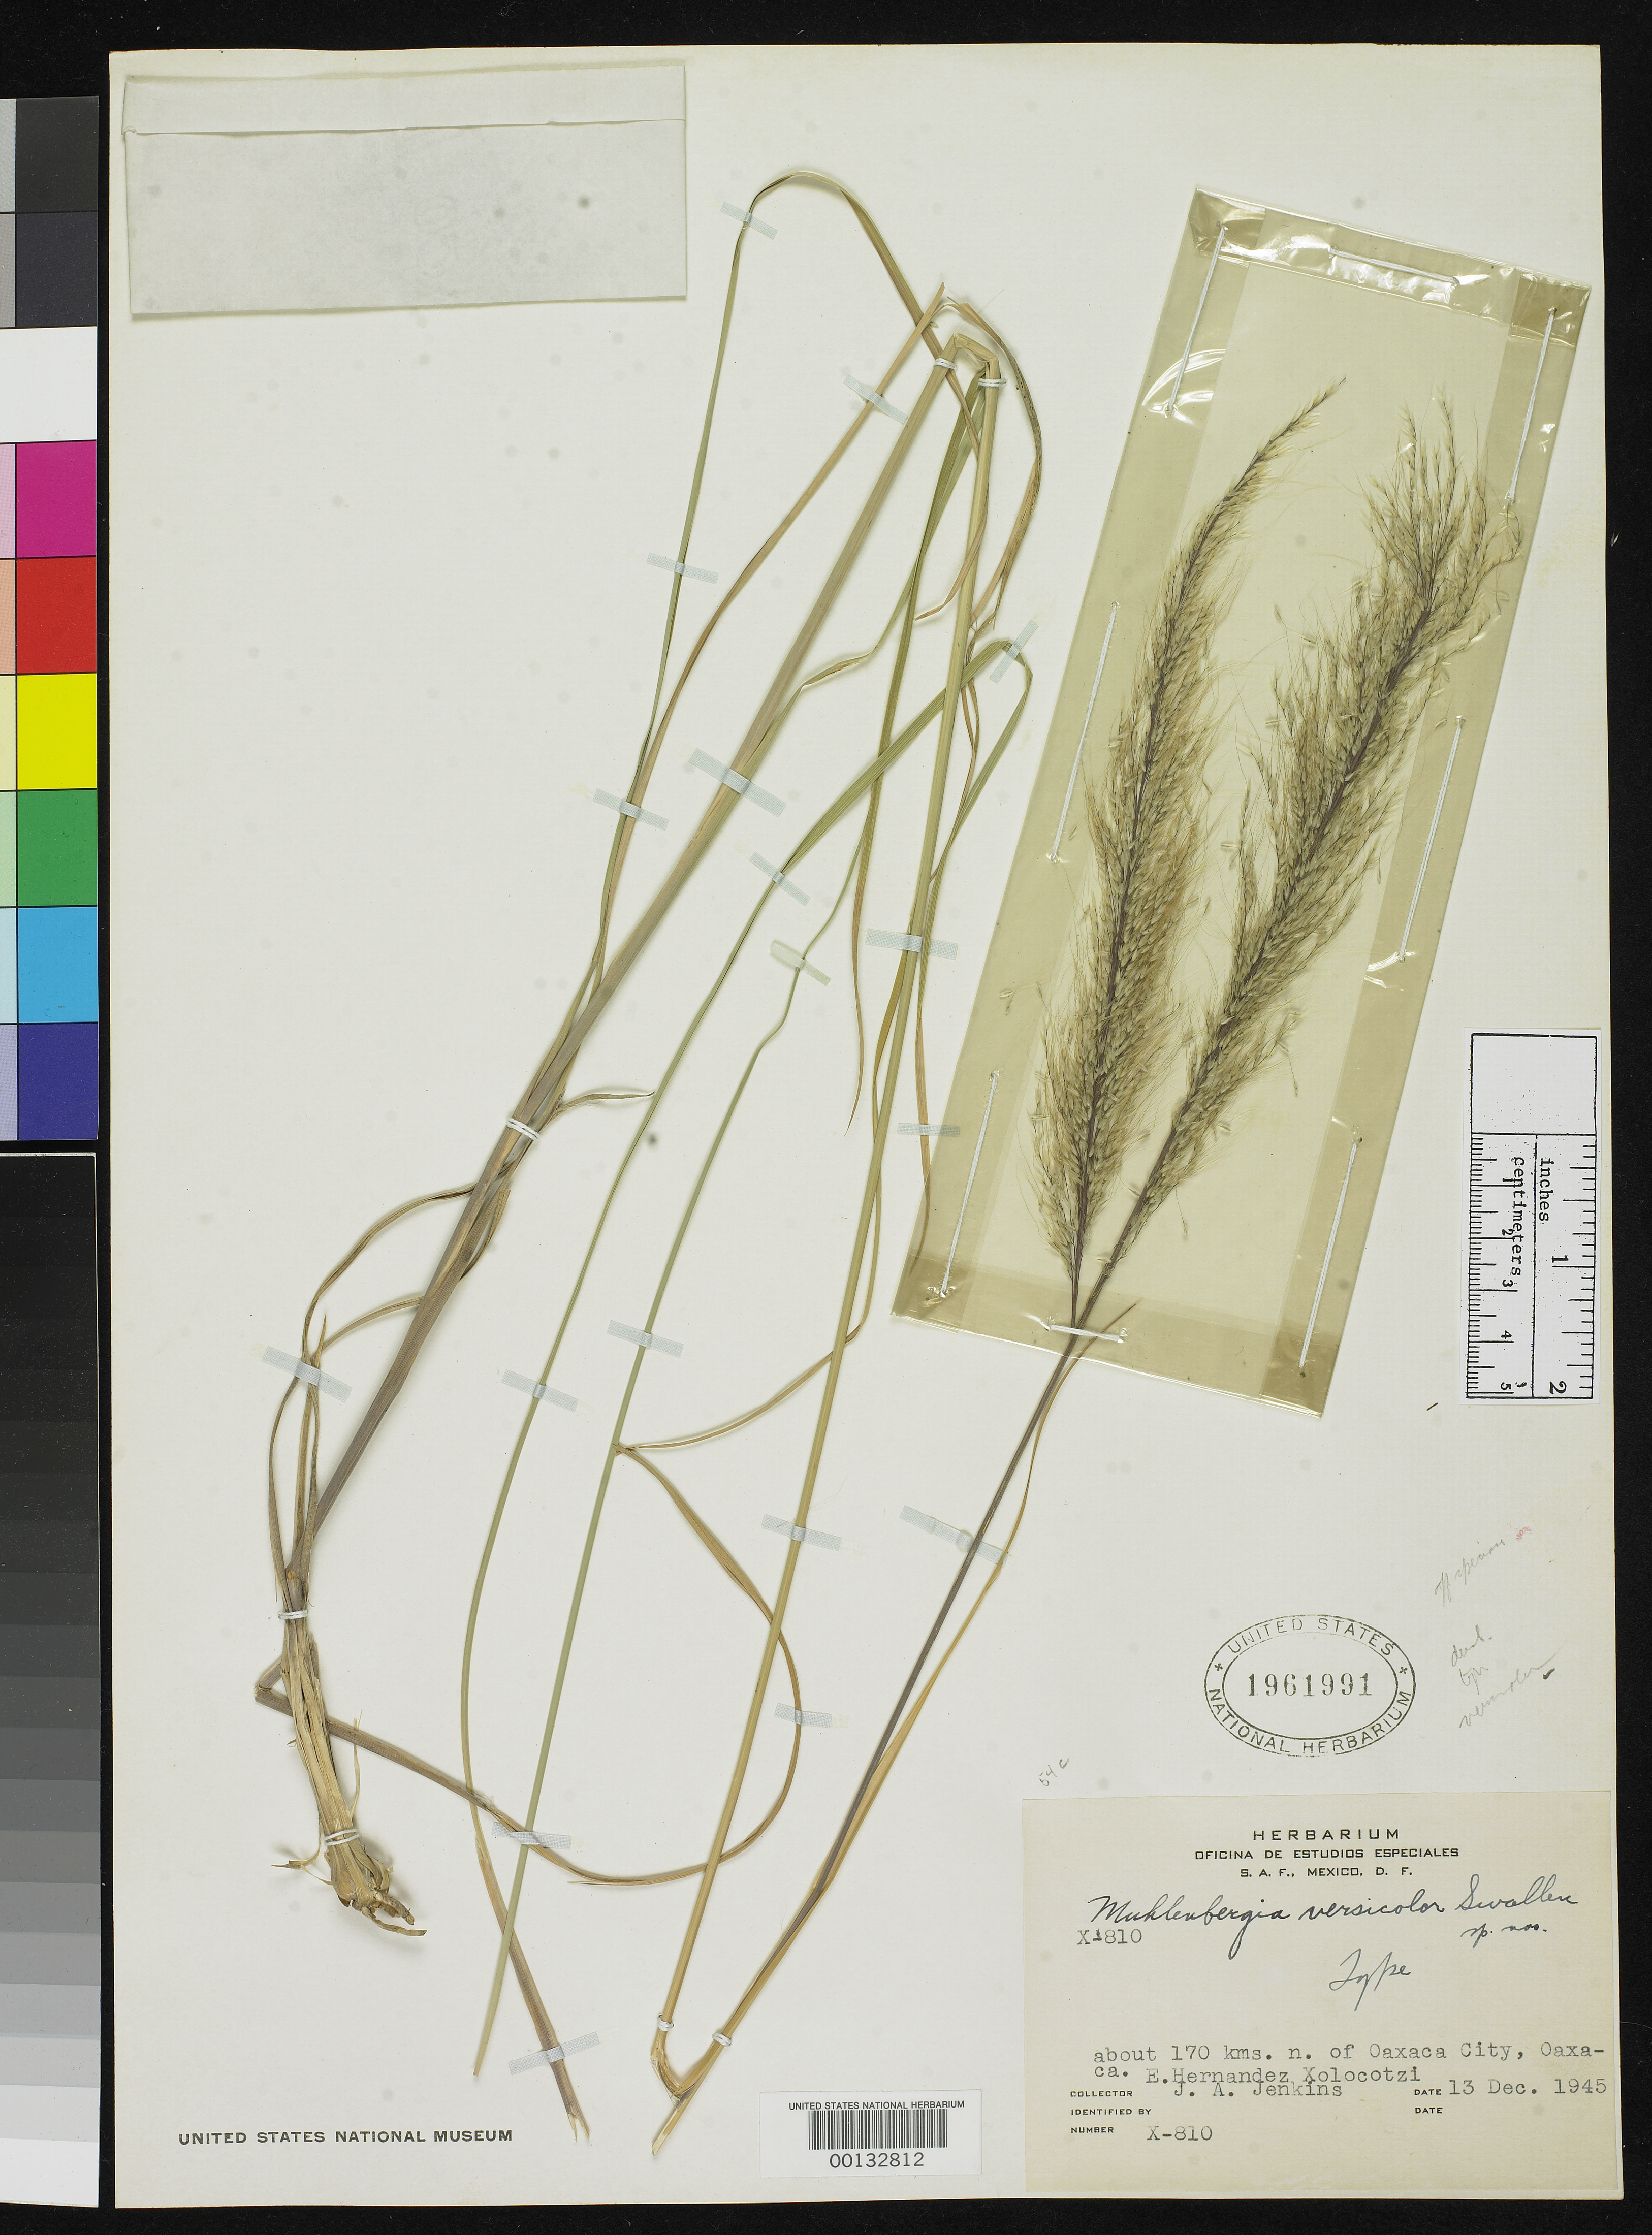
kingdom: Plantae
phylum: Tracheophyta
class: Liliopsida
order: Poales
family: Poaceae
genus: Muhlenbergia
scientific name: Muhlenbergia versicolor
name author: Swallen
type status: Holotype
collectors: E. I. Hernández-X.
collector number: X-810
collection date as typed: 13 Dec 1945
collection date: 1945-12-13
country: Mexico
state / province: Oaxaca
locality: About 170 km N of Oaxaca.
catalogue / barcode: US 1961991